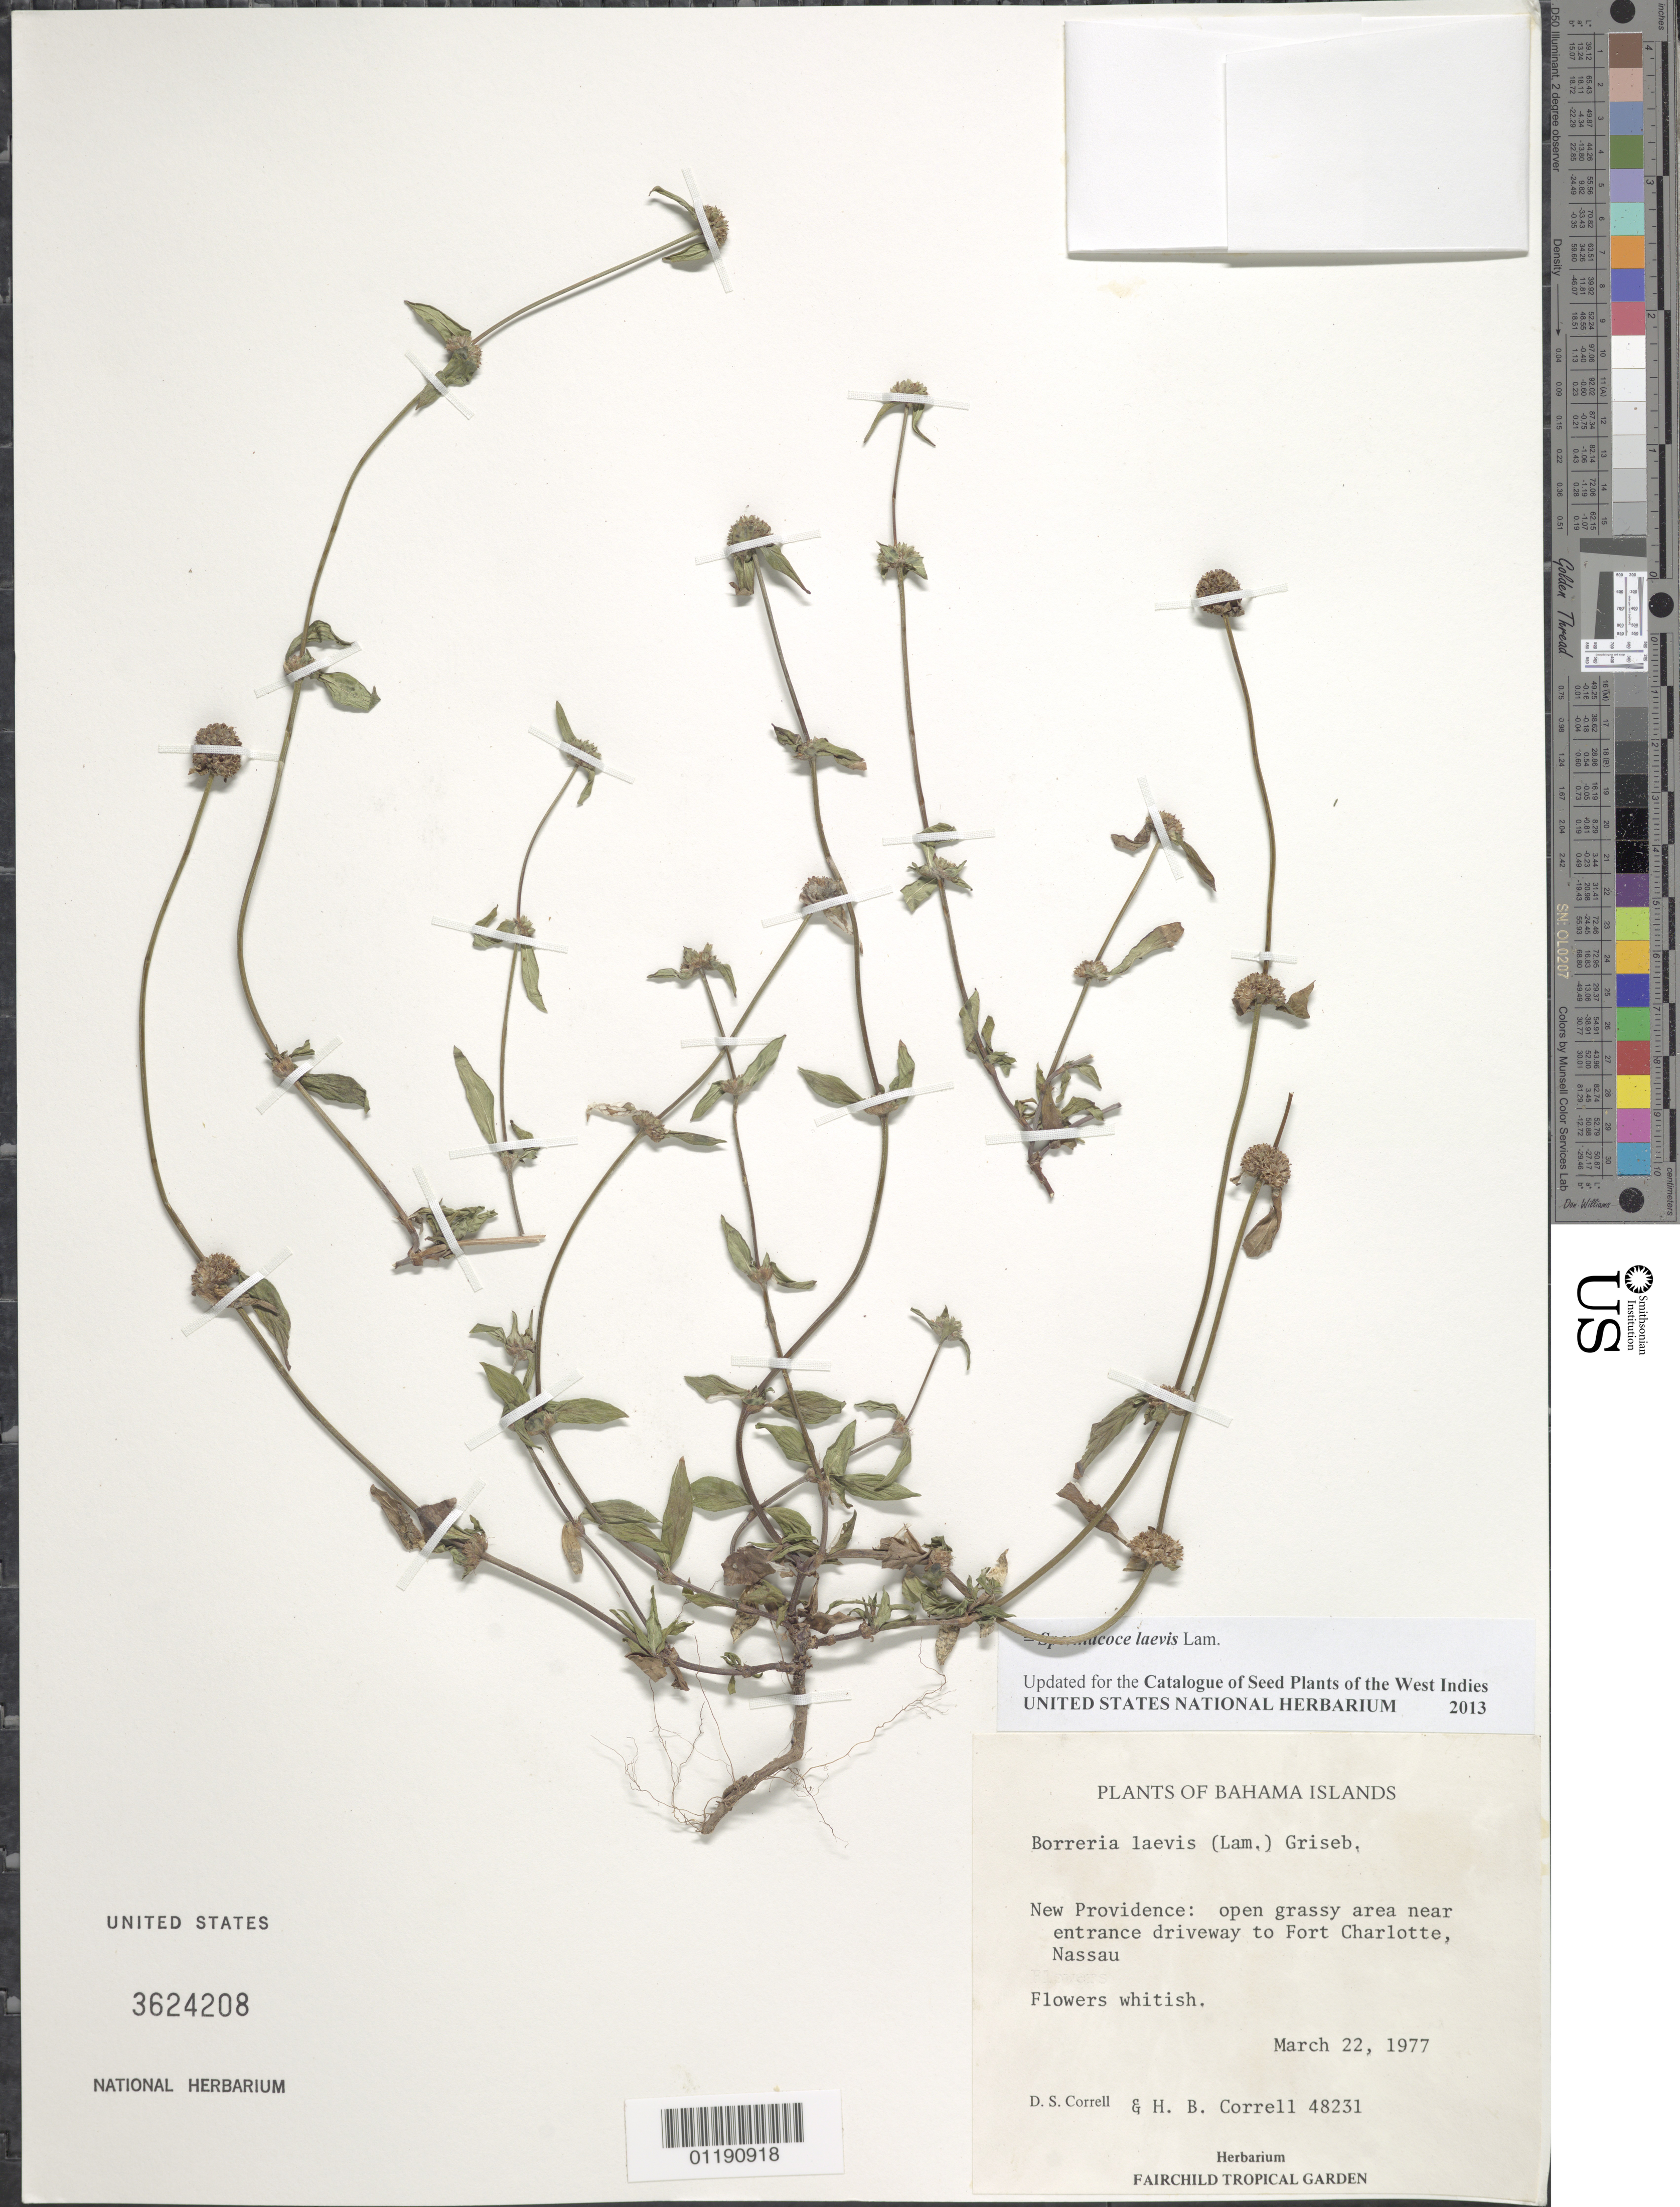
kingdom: Plantae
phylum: Tracheophyta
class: Magnoliopsida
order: Gentianales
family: Rubiaceae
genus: Spermacoce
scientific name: Spermacoce laevis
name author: Lam.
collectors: D. S. Correll & H. Correll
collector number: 48231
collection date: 1977-03-22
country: Bahamas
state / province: New Providence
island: New Providence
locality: New Providence: open grassy area near entrance driveway to fort Charlotte, Nassau.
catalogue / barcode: US 3624208